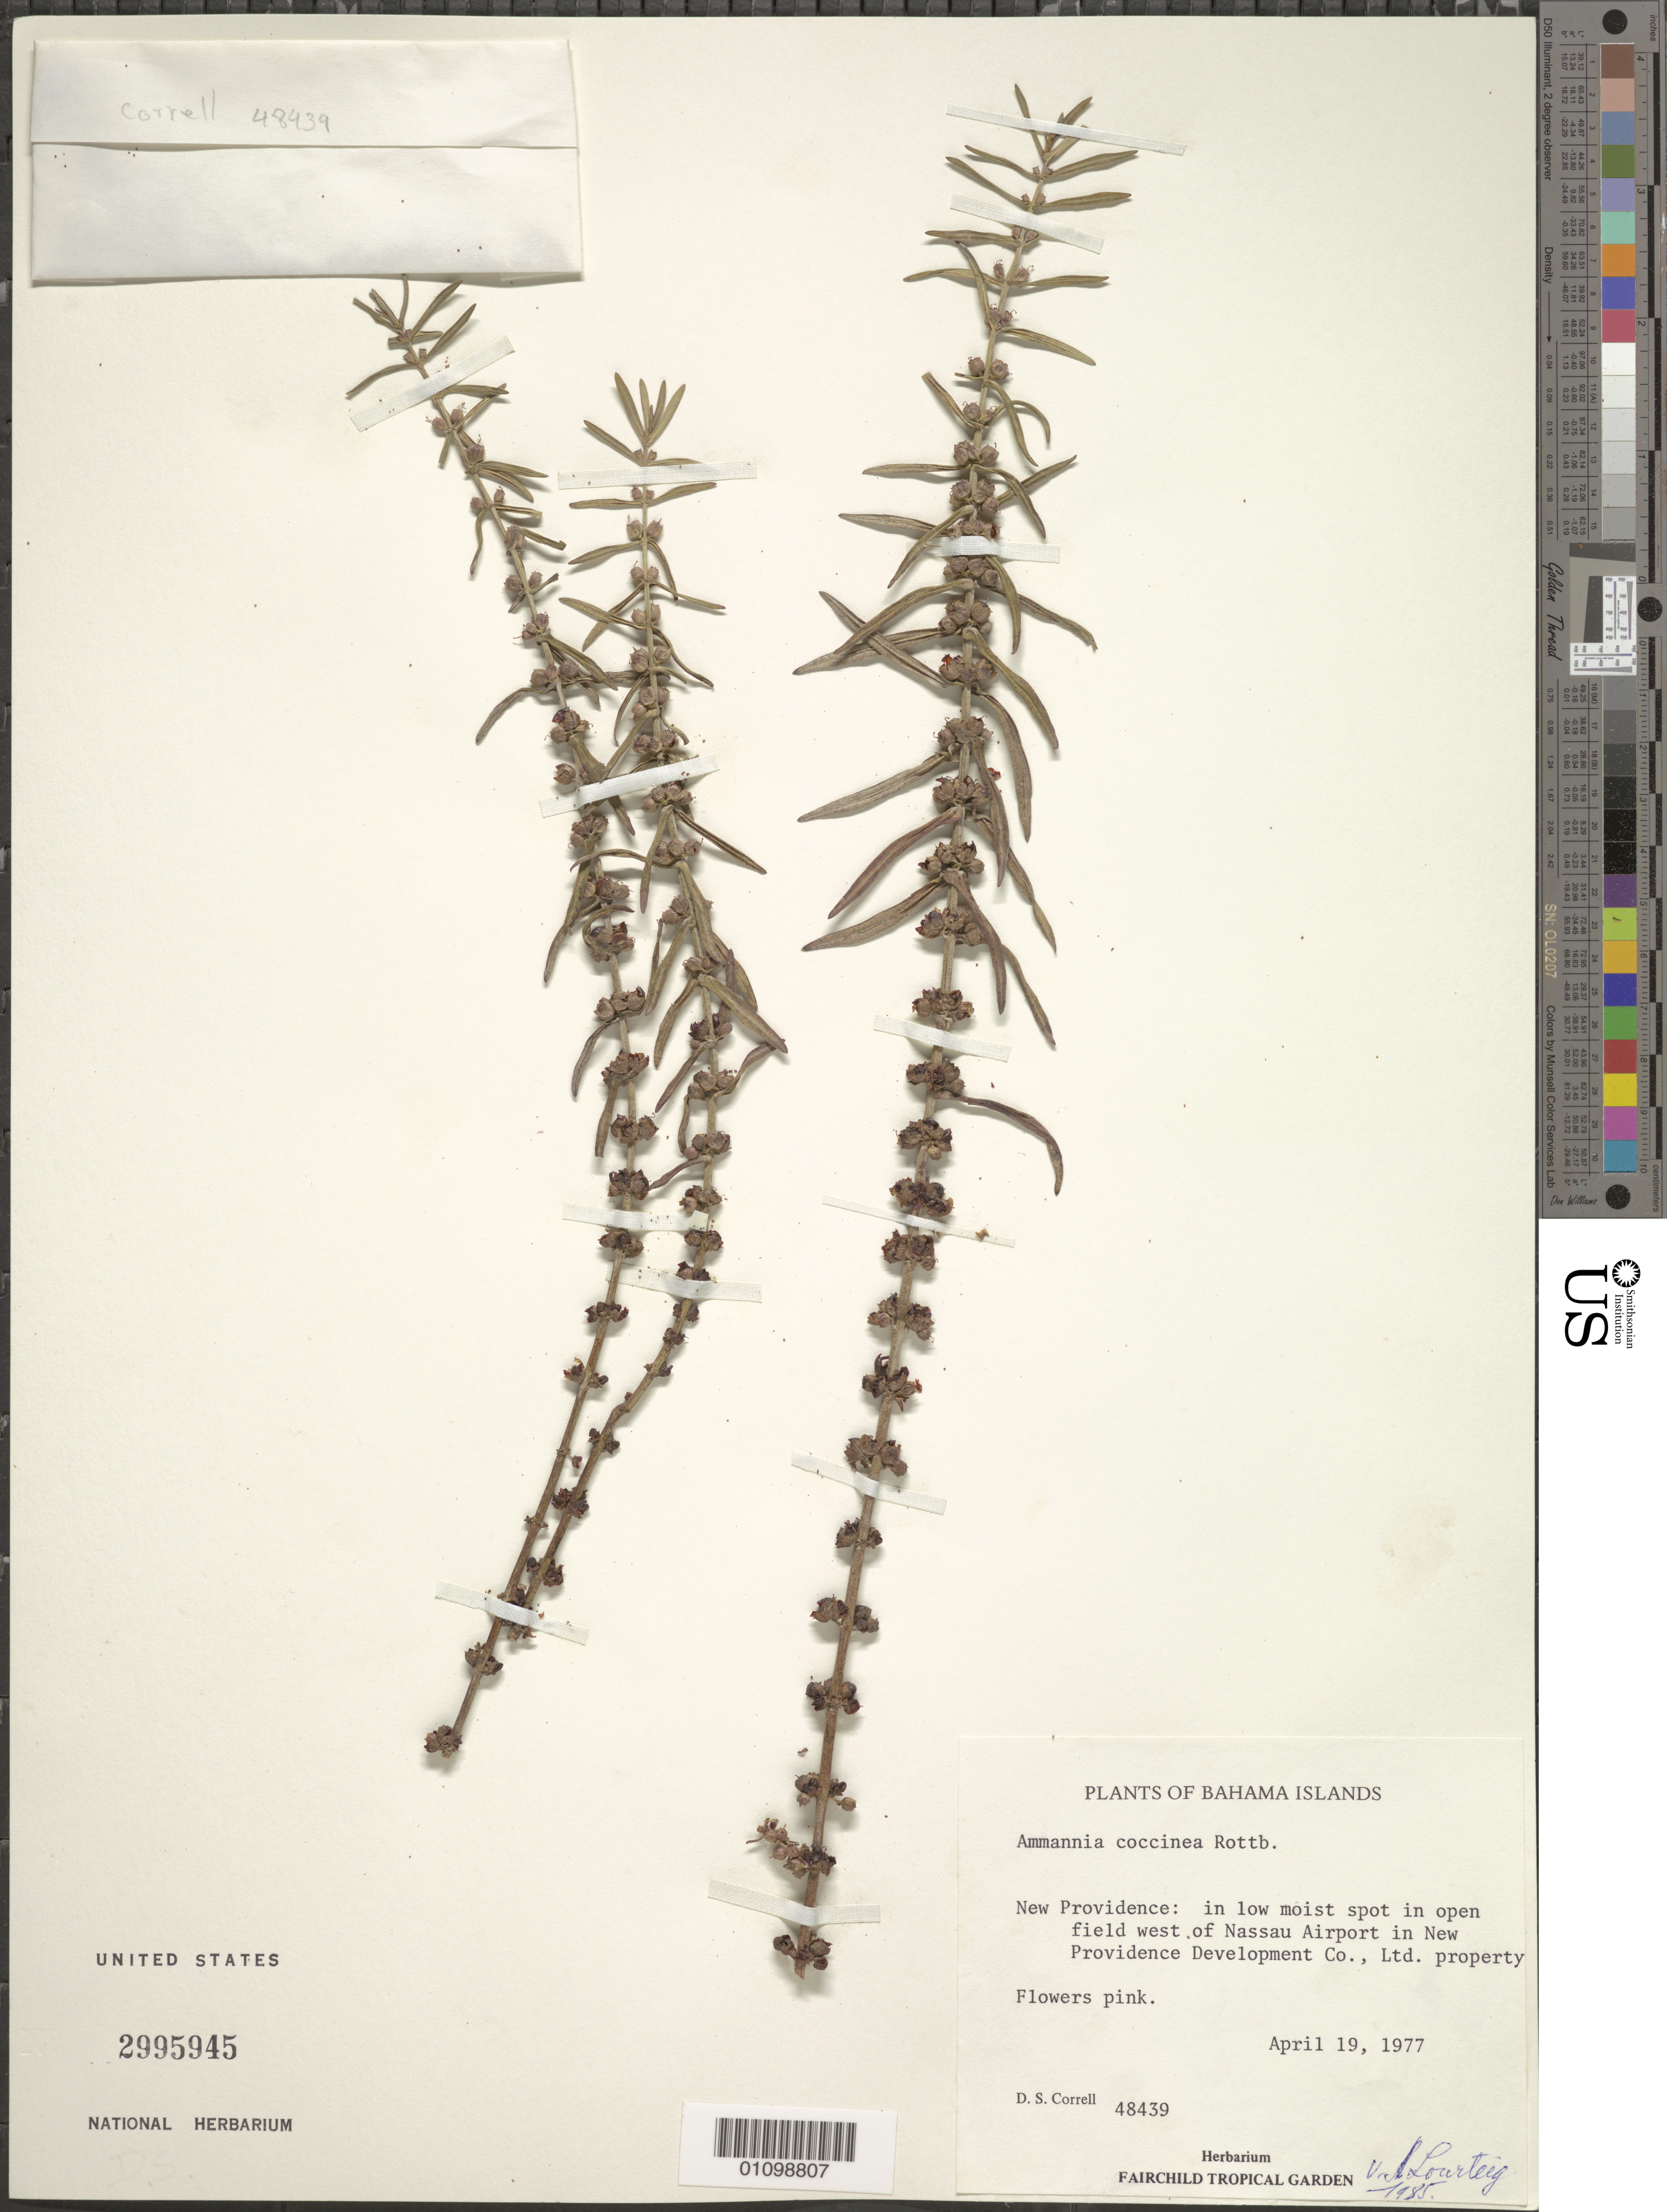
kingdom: Plantae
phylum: Tracheophyta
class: Magnoliopsida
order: Myrtales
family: Lythraceae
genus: Ammannia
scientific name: Ammannia coccinea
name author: Rottb.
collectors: D. S. Correll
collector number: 48439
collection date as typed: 19 Apr 1977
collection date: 1977-04-19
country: Bahamas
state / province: New Providence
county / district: Nassau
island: New Providence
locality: In low moist spot in open field W of Nassau Airport in New Providence Development Co., Ltd. property.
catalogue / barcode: US 2995945